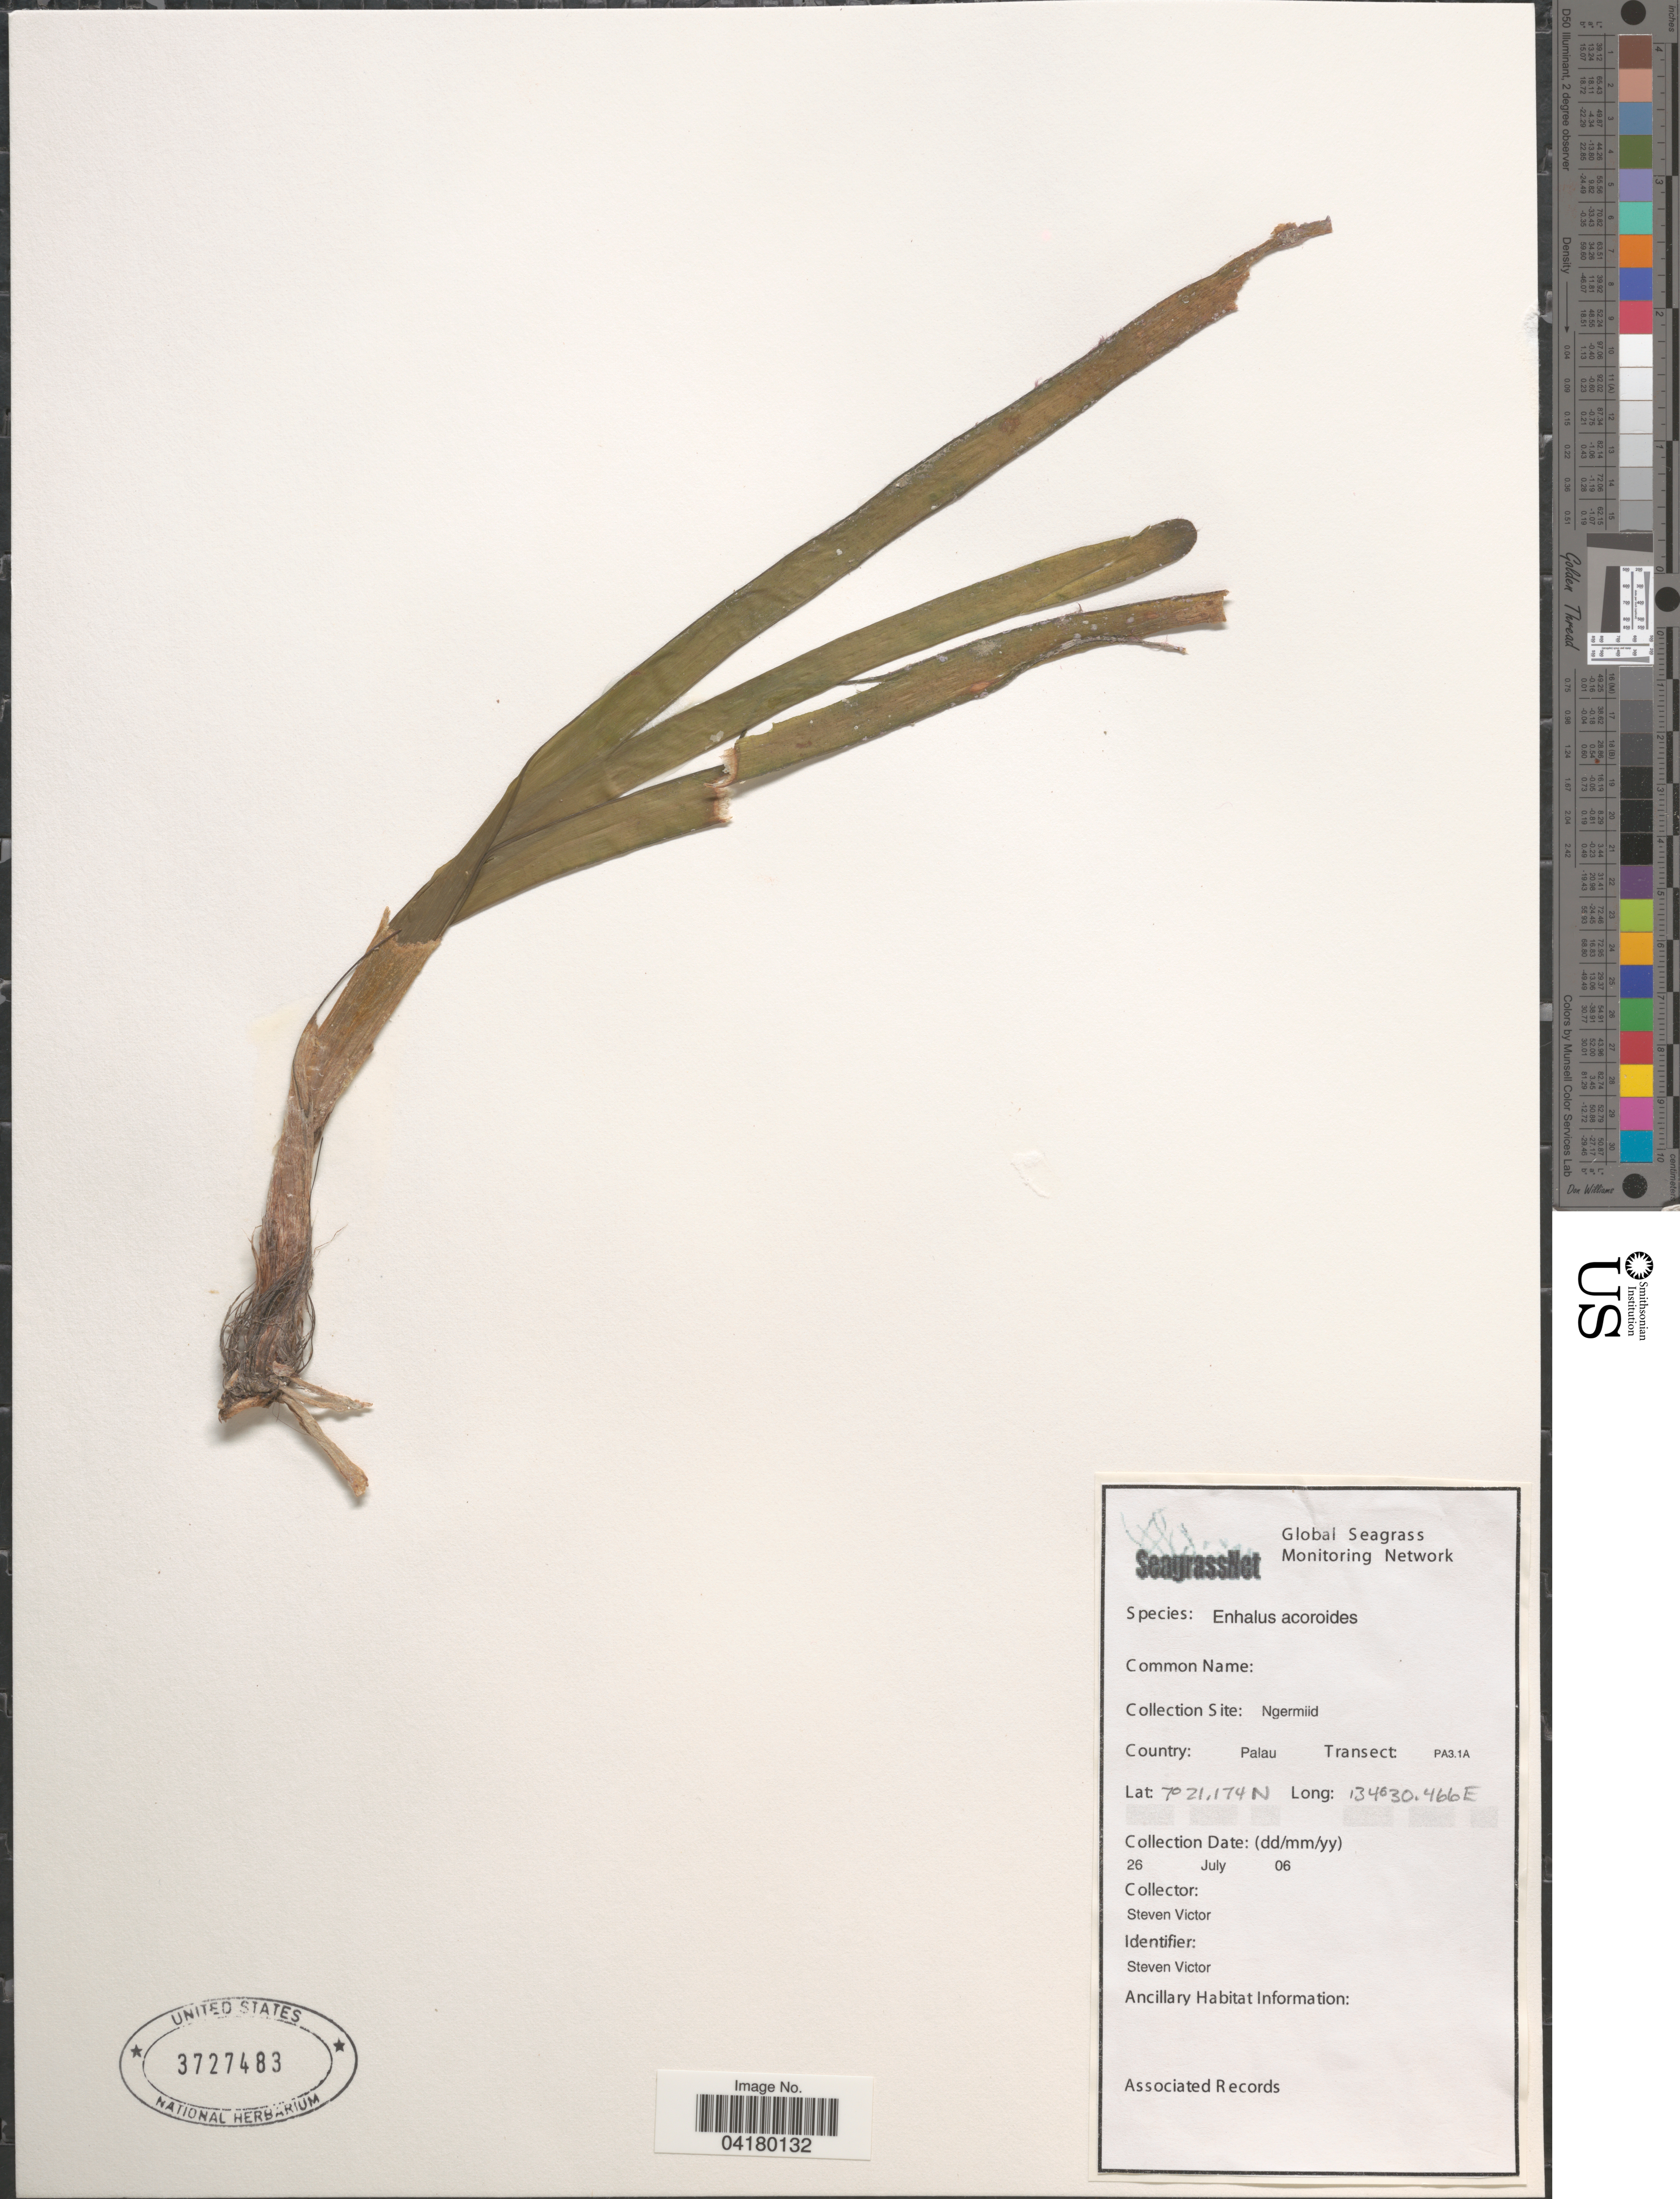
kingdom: Plantae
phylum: Tracheophyta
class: Liliopsida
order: Alismatales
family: Hydrocharitaceae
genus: Enhalus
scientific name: Enhalus acoroides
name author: (L. f.) Royle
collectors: S. Victor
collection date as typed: Transcribed d/m/y: 26/7/6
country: Palau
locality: Collection Site: Ngermiid. Country: Palau. Transect: PA3.1A.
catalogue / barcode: US 3727483